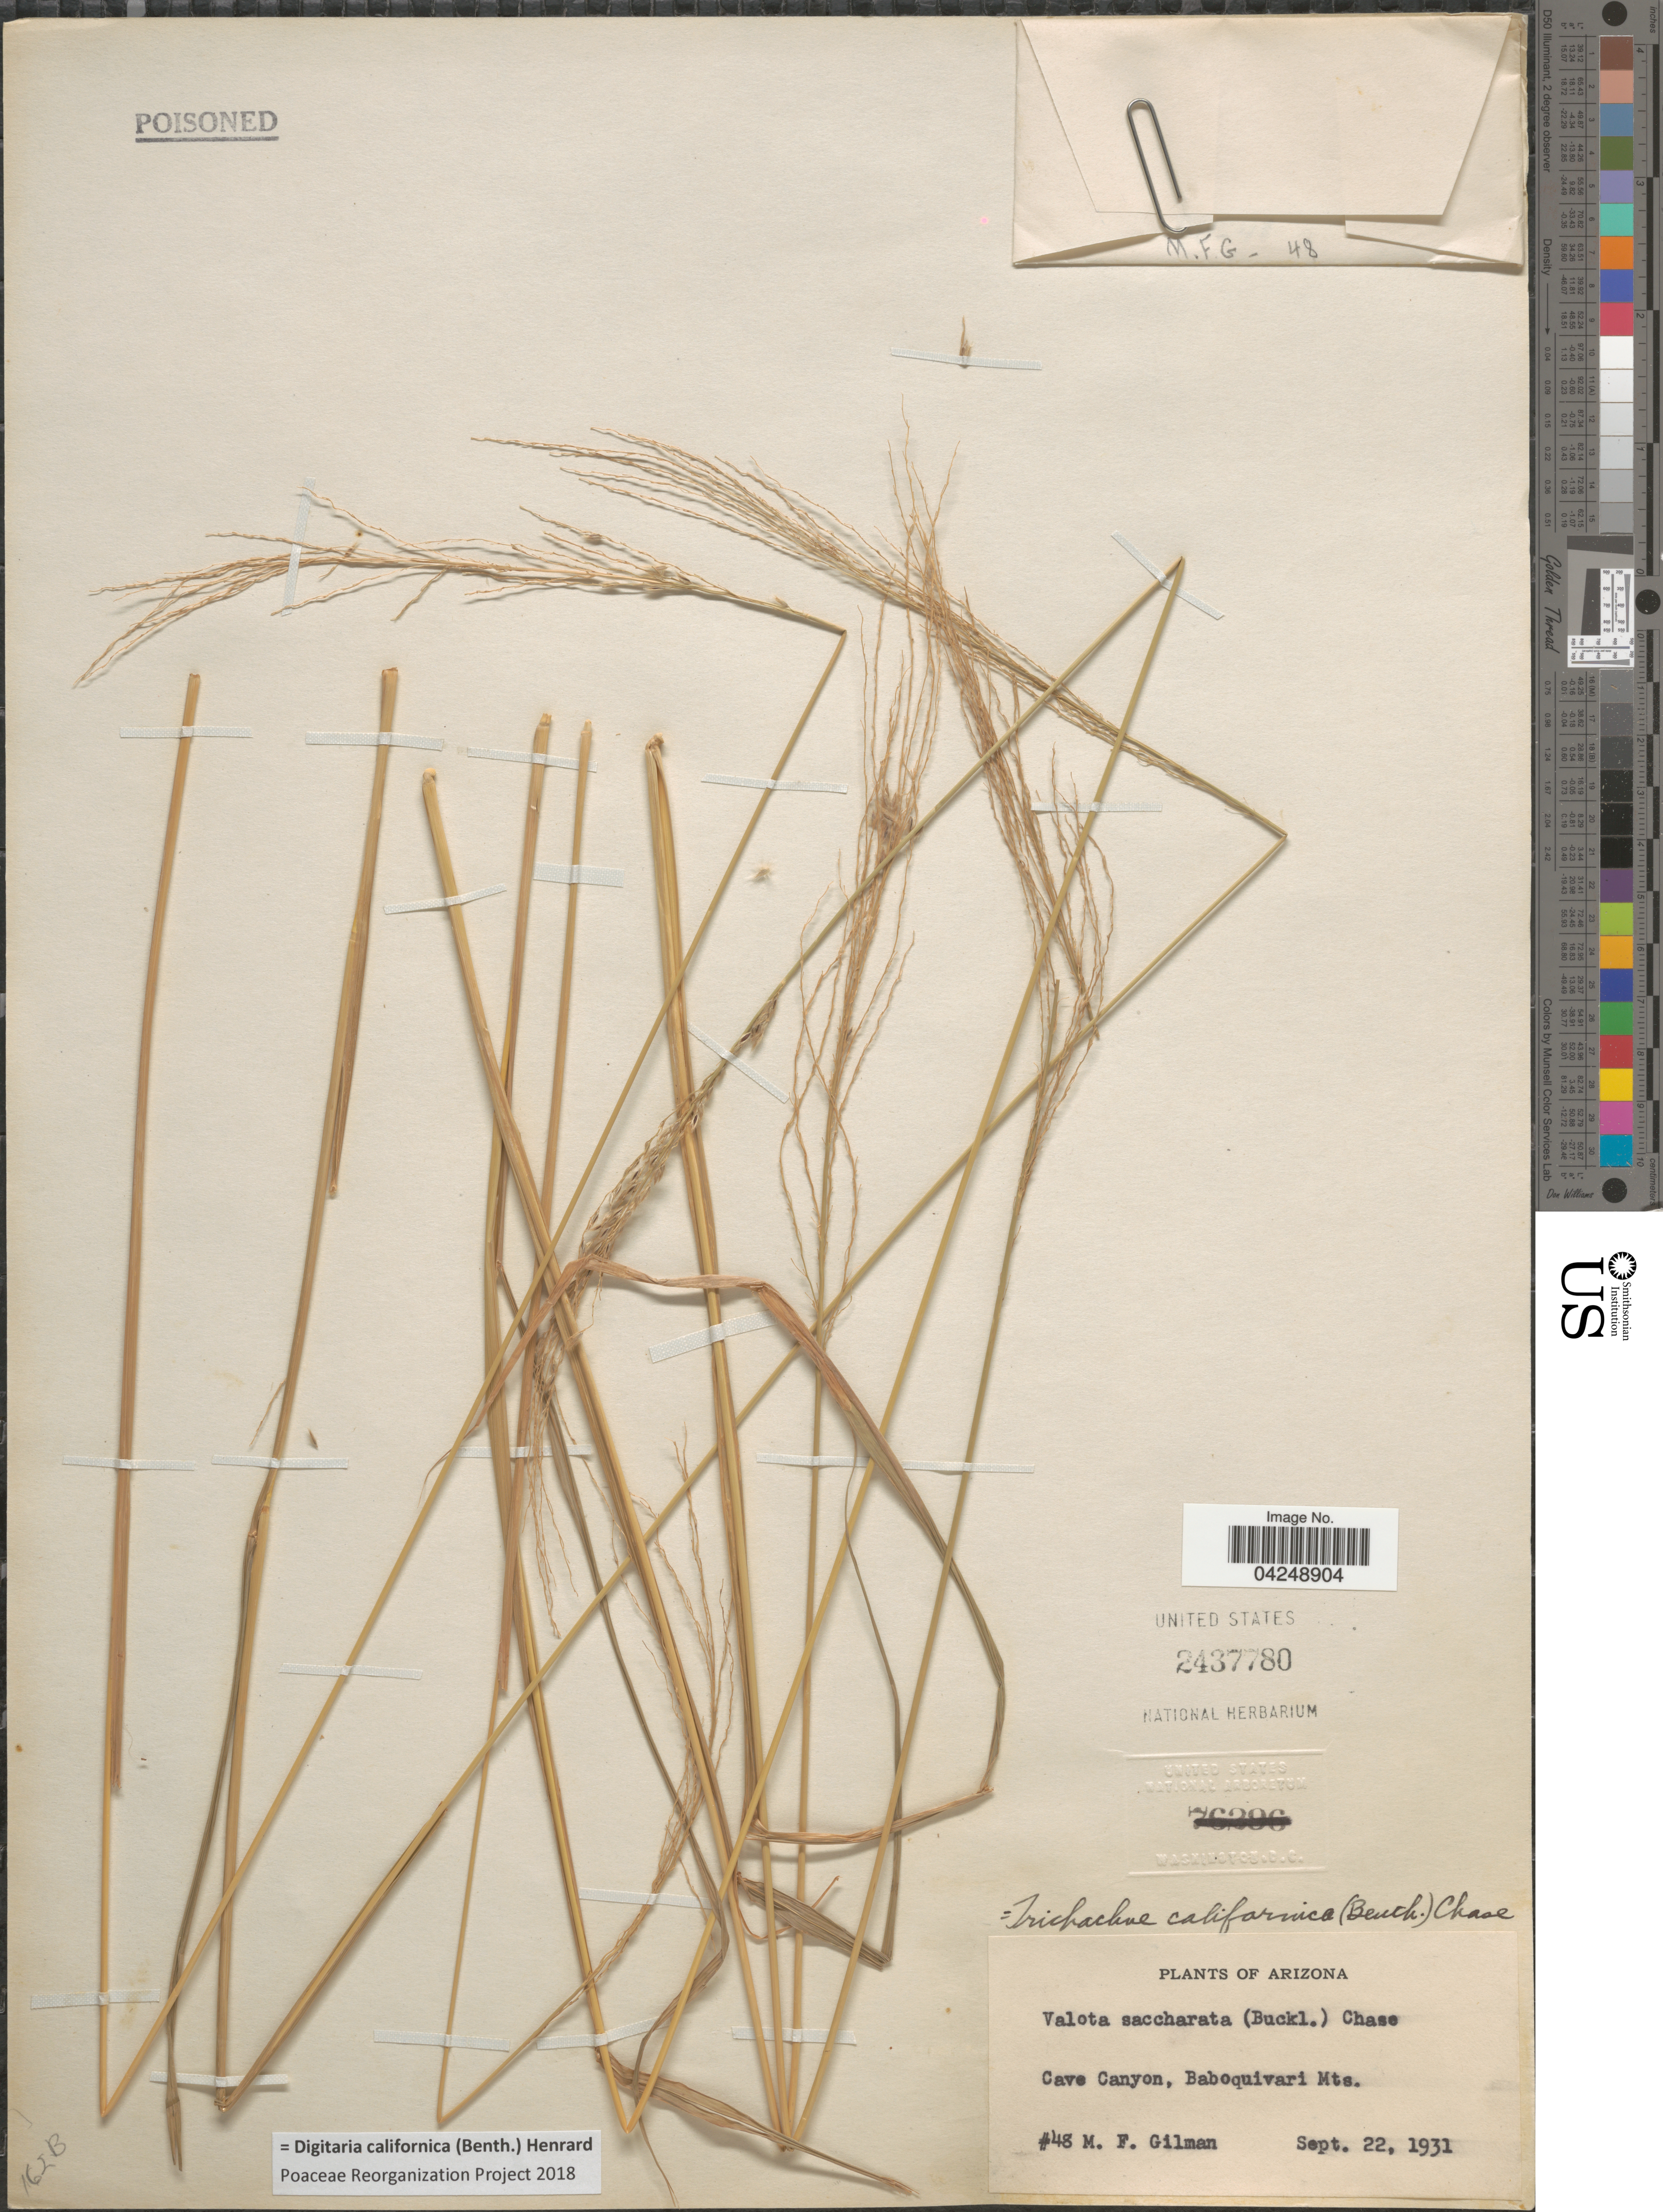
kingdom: Plantae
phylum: Tracheophyta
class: Liliopsida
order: Poales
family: Poaceae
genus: Digitaria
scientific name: Digitaria californica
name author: (Benth.) Henr.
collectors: M. F. Gilman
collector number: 48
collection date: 1931-09-22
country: United States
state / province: Arizona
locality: Cave Canyon, Baboquivari Mts.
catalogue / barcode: US 2437780